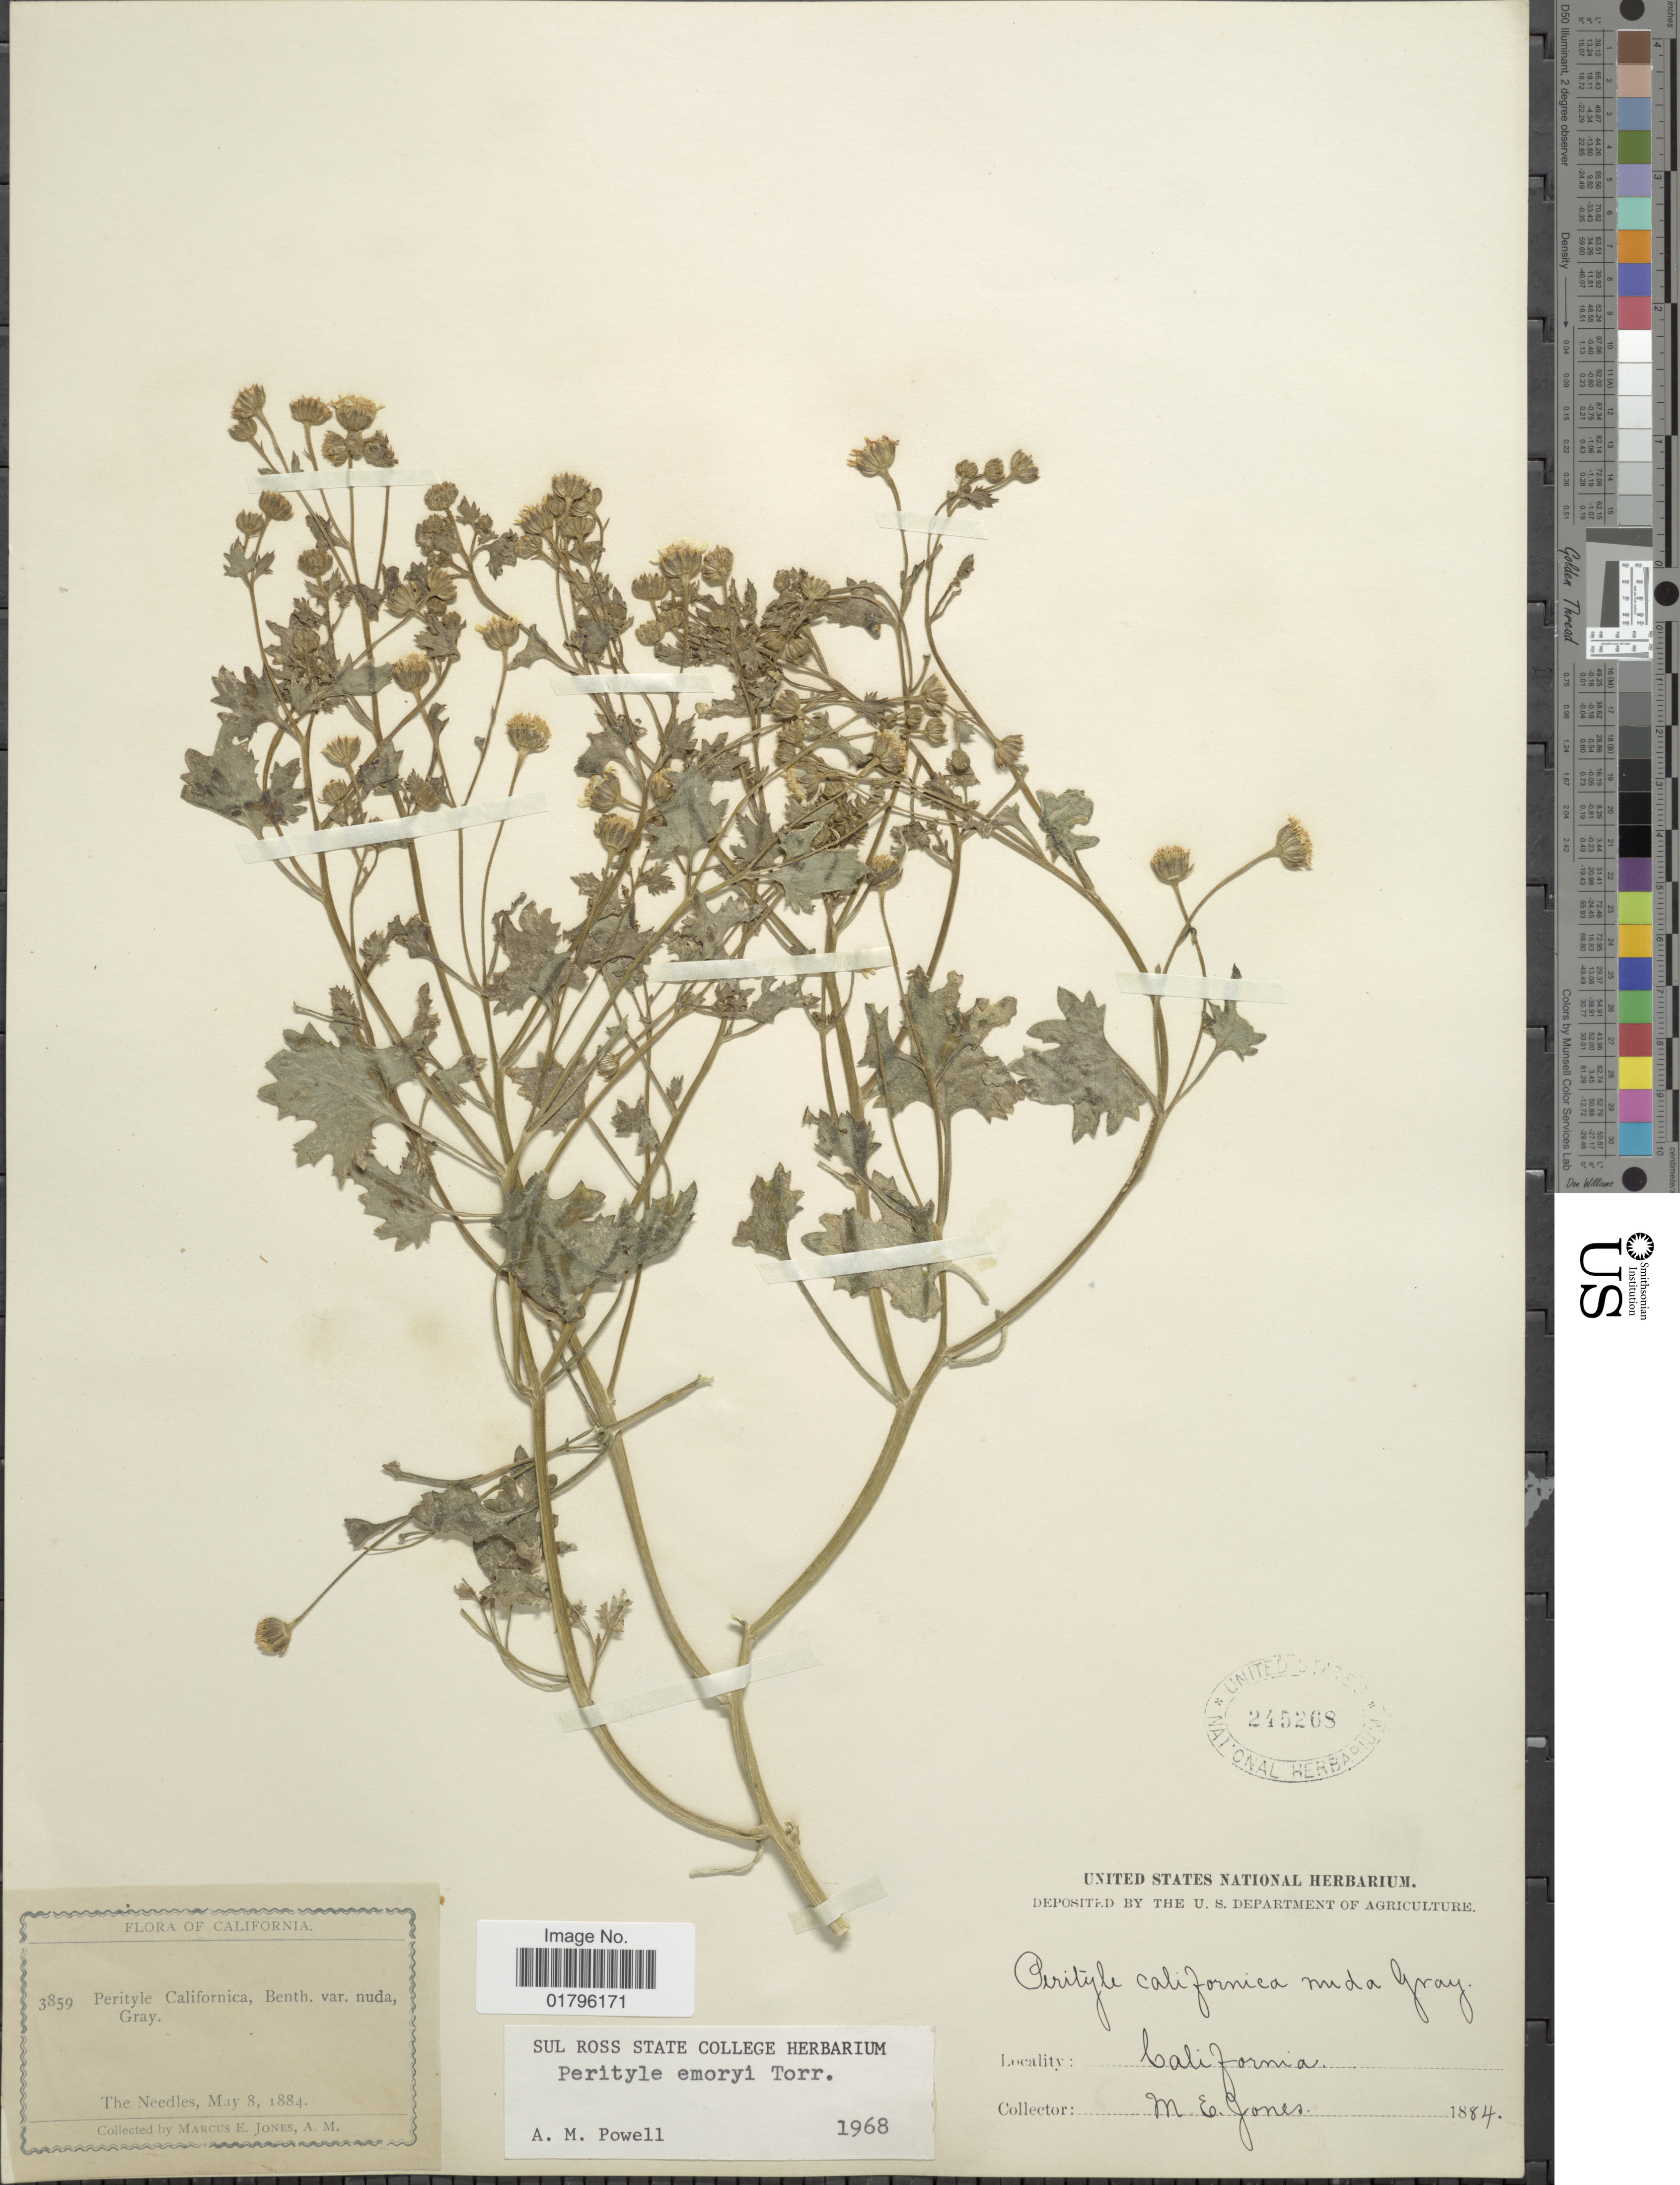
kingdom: Plantae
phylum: Tracheophyta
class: Magnoliopsida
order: Asterales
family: Asteraceae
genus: Perityle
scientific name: Perityle emoryi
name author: Torr.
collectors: M. E. Jones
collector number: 3859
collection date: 1884-05-08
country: United States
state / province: California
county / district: San Bernardino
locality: The Needles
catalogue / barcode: US 245268